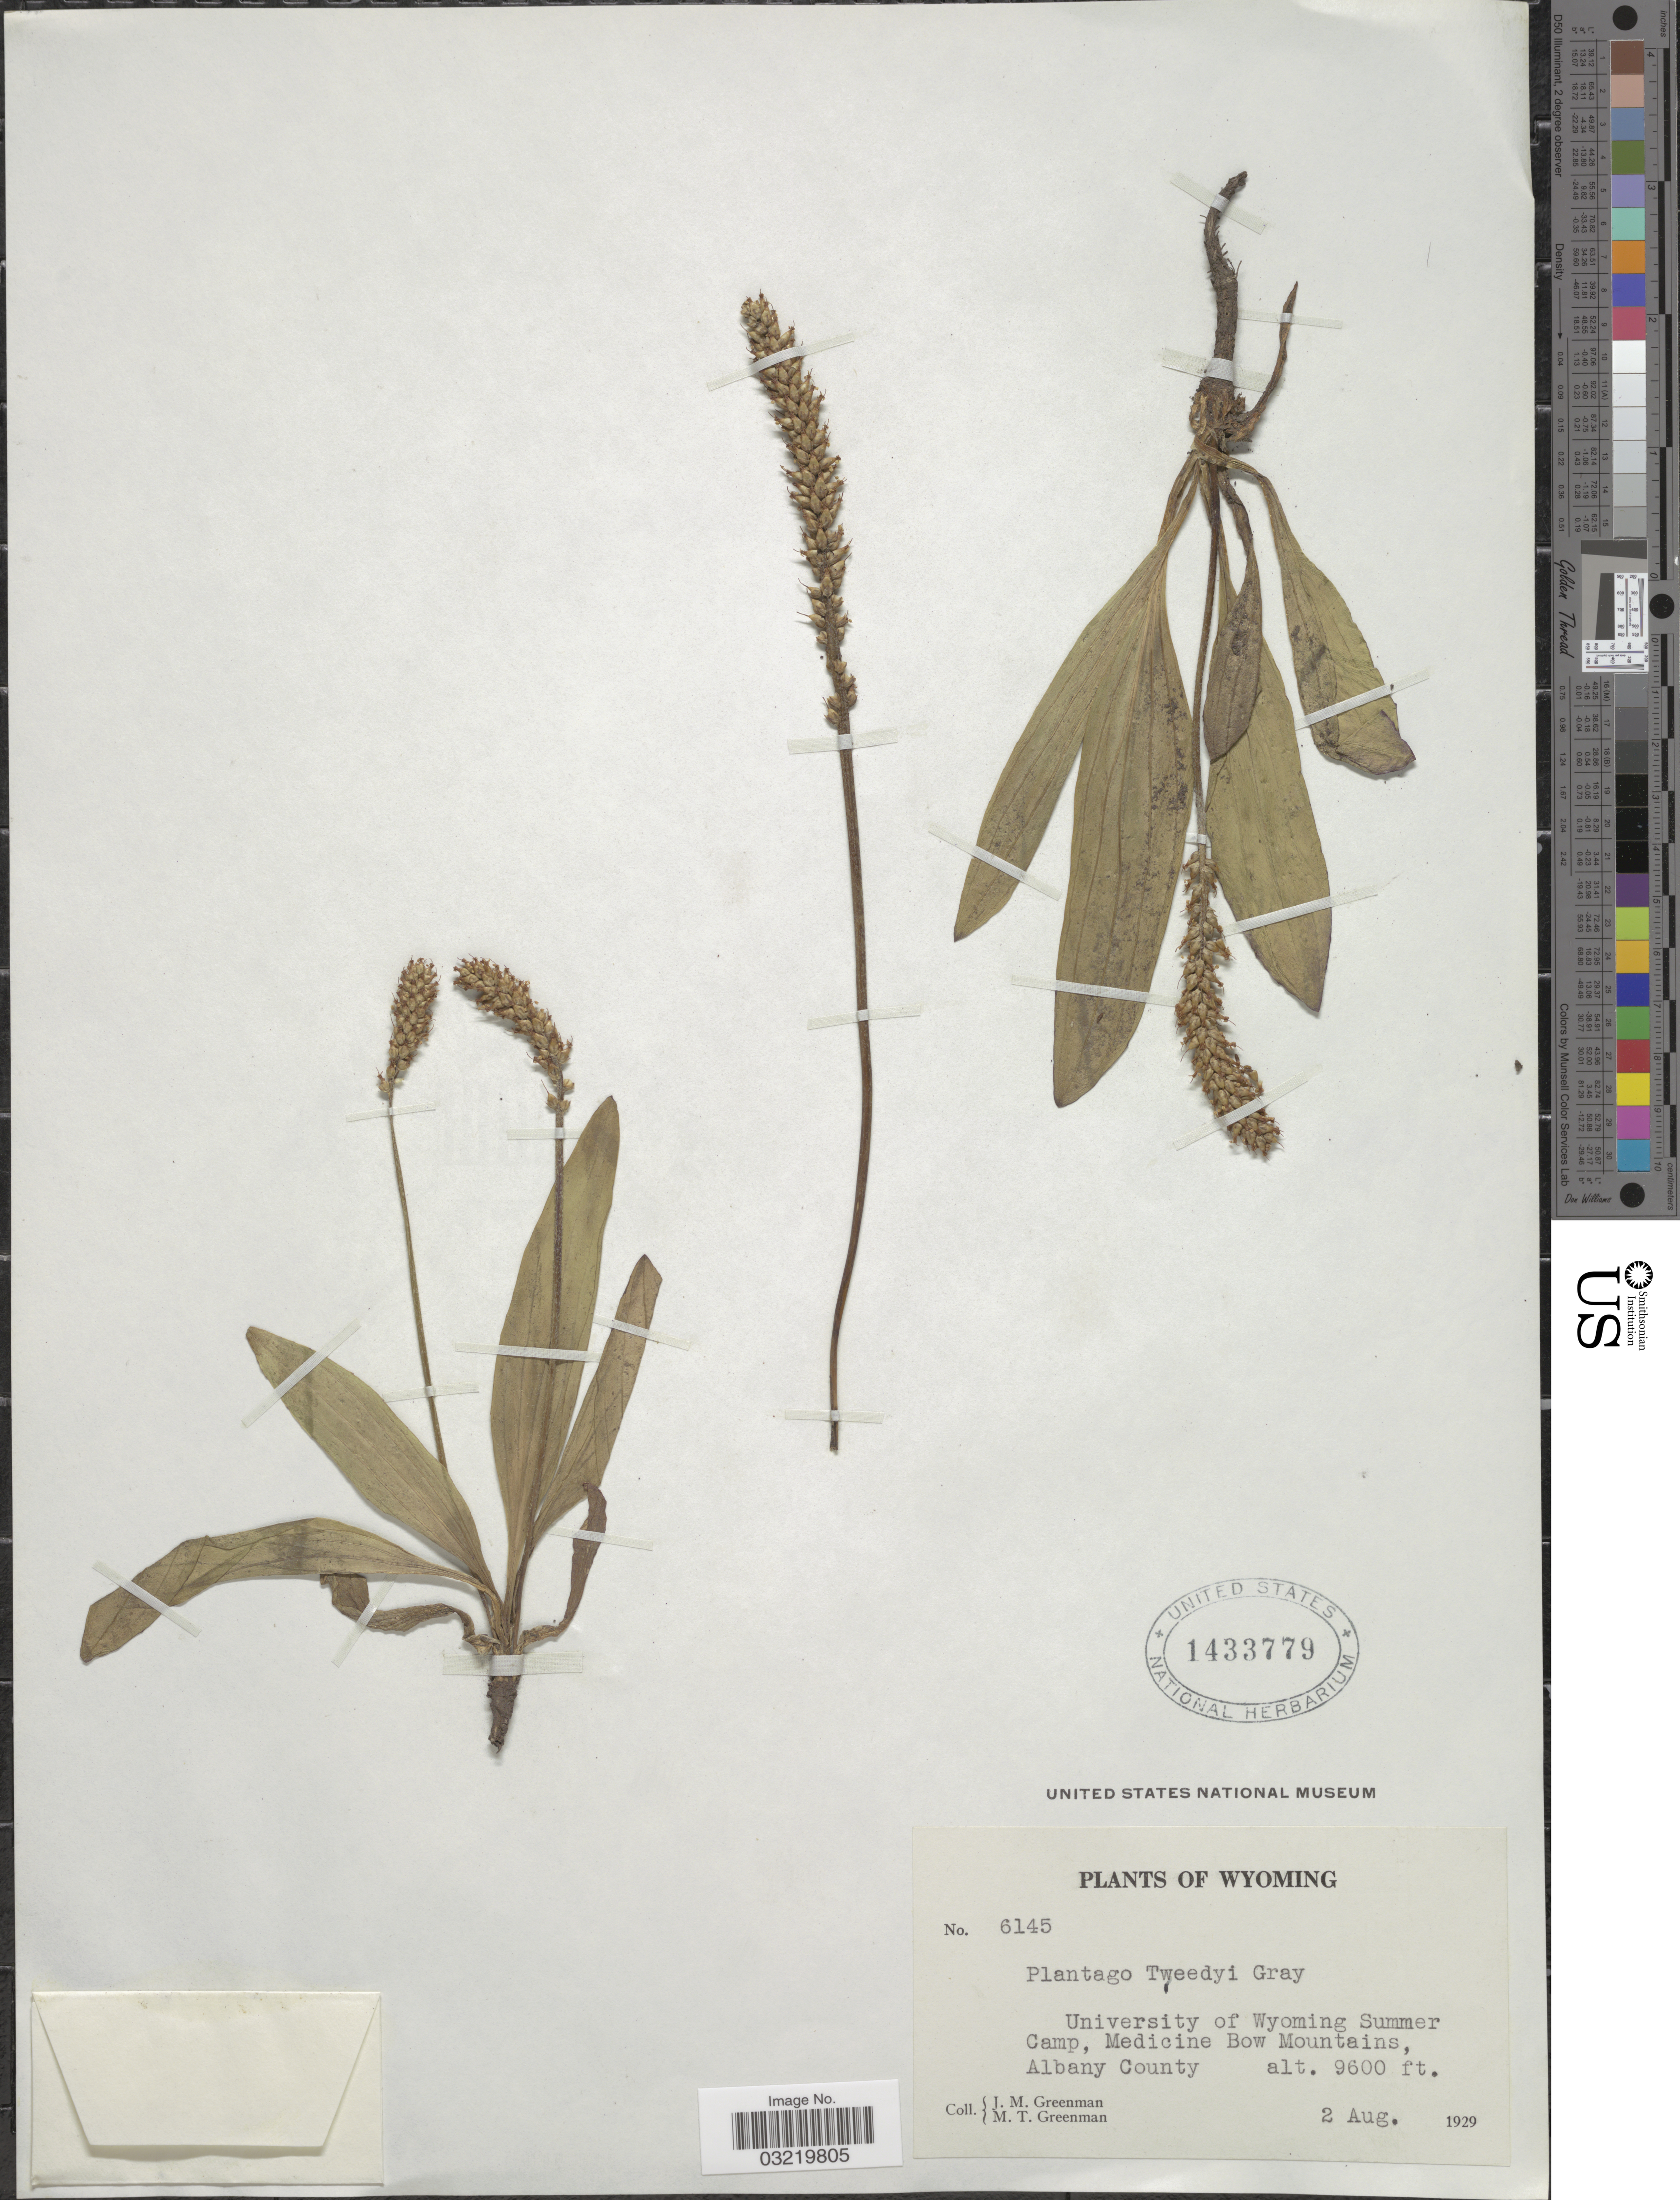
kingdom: Plantae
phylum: Tracheophyta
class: Magnoliopsida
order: Lamiales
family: Plantaginaceae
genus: Plantago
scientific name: Plantago tweedyi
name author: A. Gray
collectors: J. M. Greenman & M. Greenman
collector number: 6145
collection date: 1929-08-02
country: United States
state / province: Wyoming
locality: University of Wyoming Summer Camp, Medicine Bow Mountains, Albany County.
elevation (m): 2926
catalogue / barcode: US 1433779